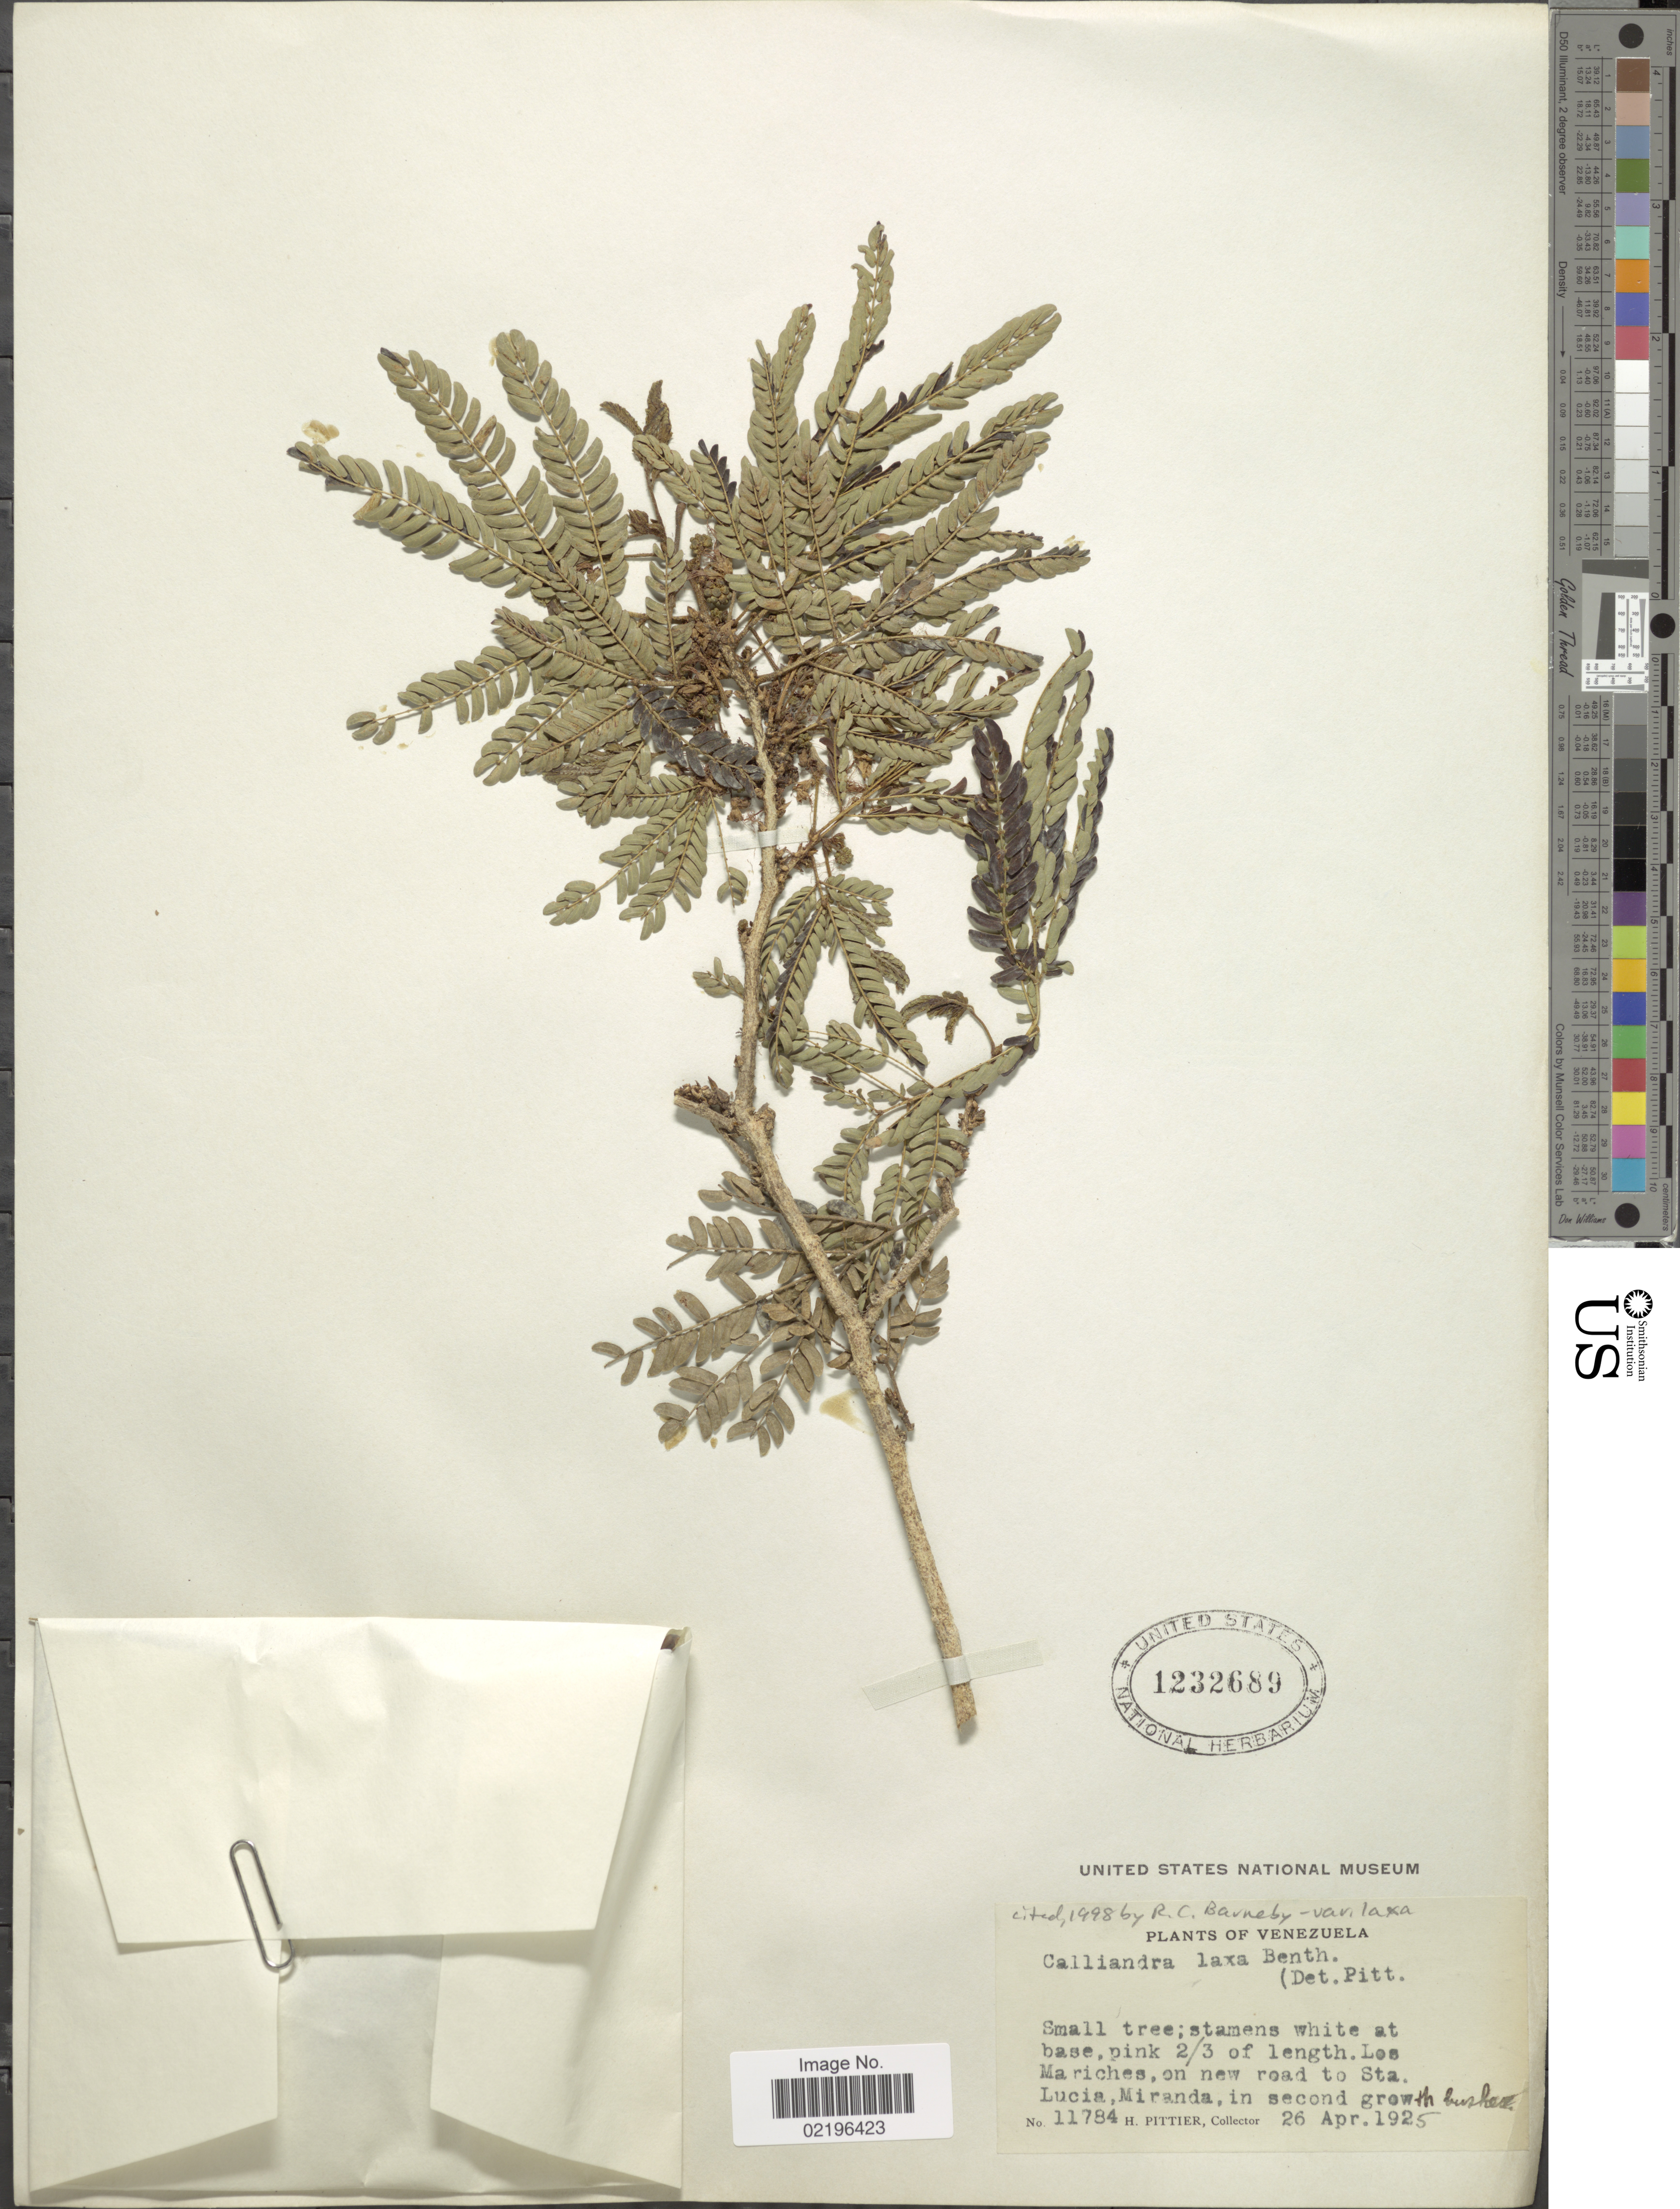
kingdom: Plantae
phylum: Tracheophyta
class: Magnoliopsida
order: Fabales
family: Fabaceae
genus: Calliandra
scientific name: Calliandra laxa var. laxa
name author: (Willd.) Benth.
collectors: H. F. Pittier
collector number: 11784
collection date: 1925-04-26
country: Venezuela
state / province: Miranda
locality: Los Mariches, on new road to Sta. Lucia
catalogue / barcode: US 1232689